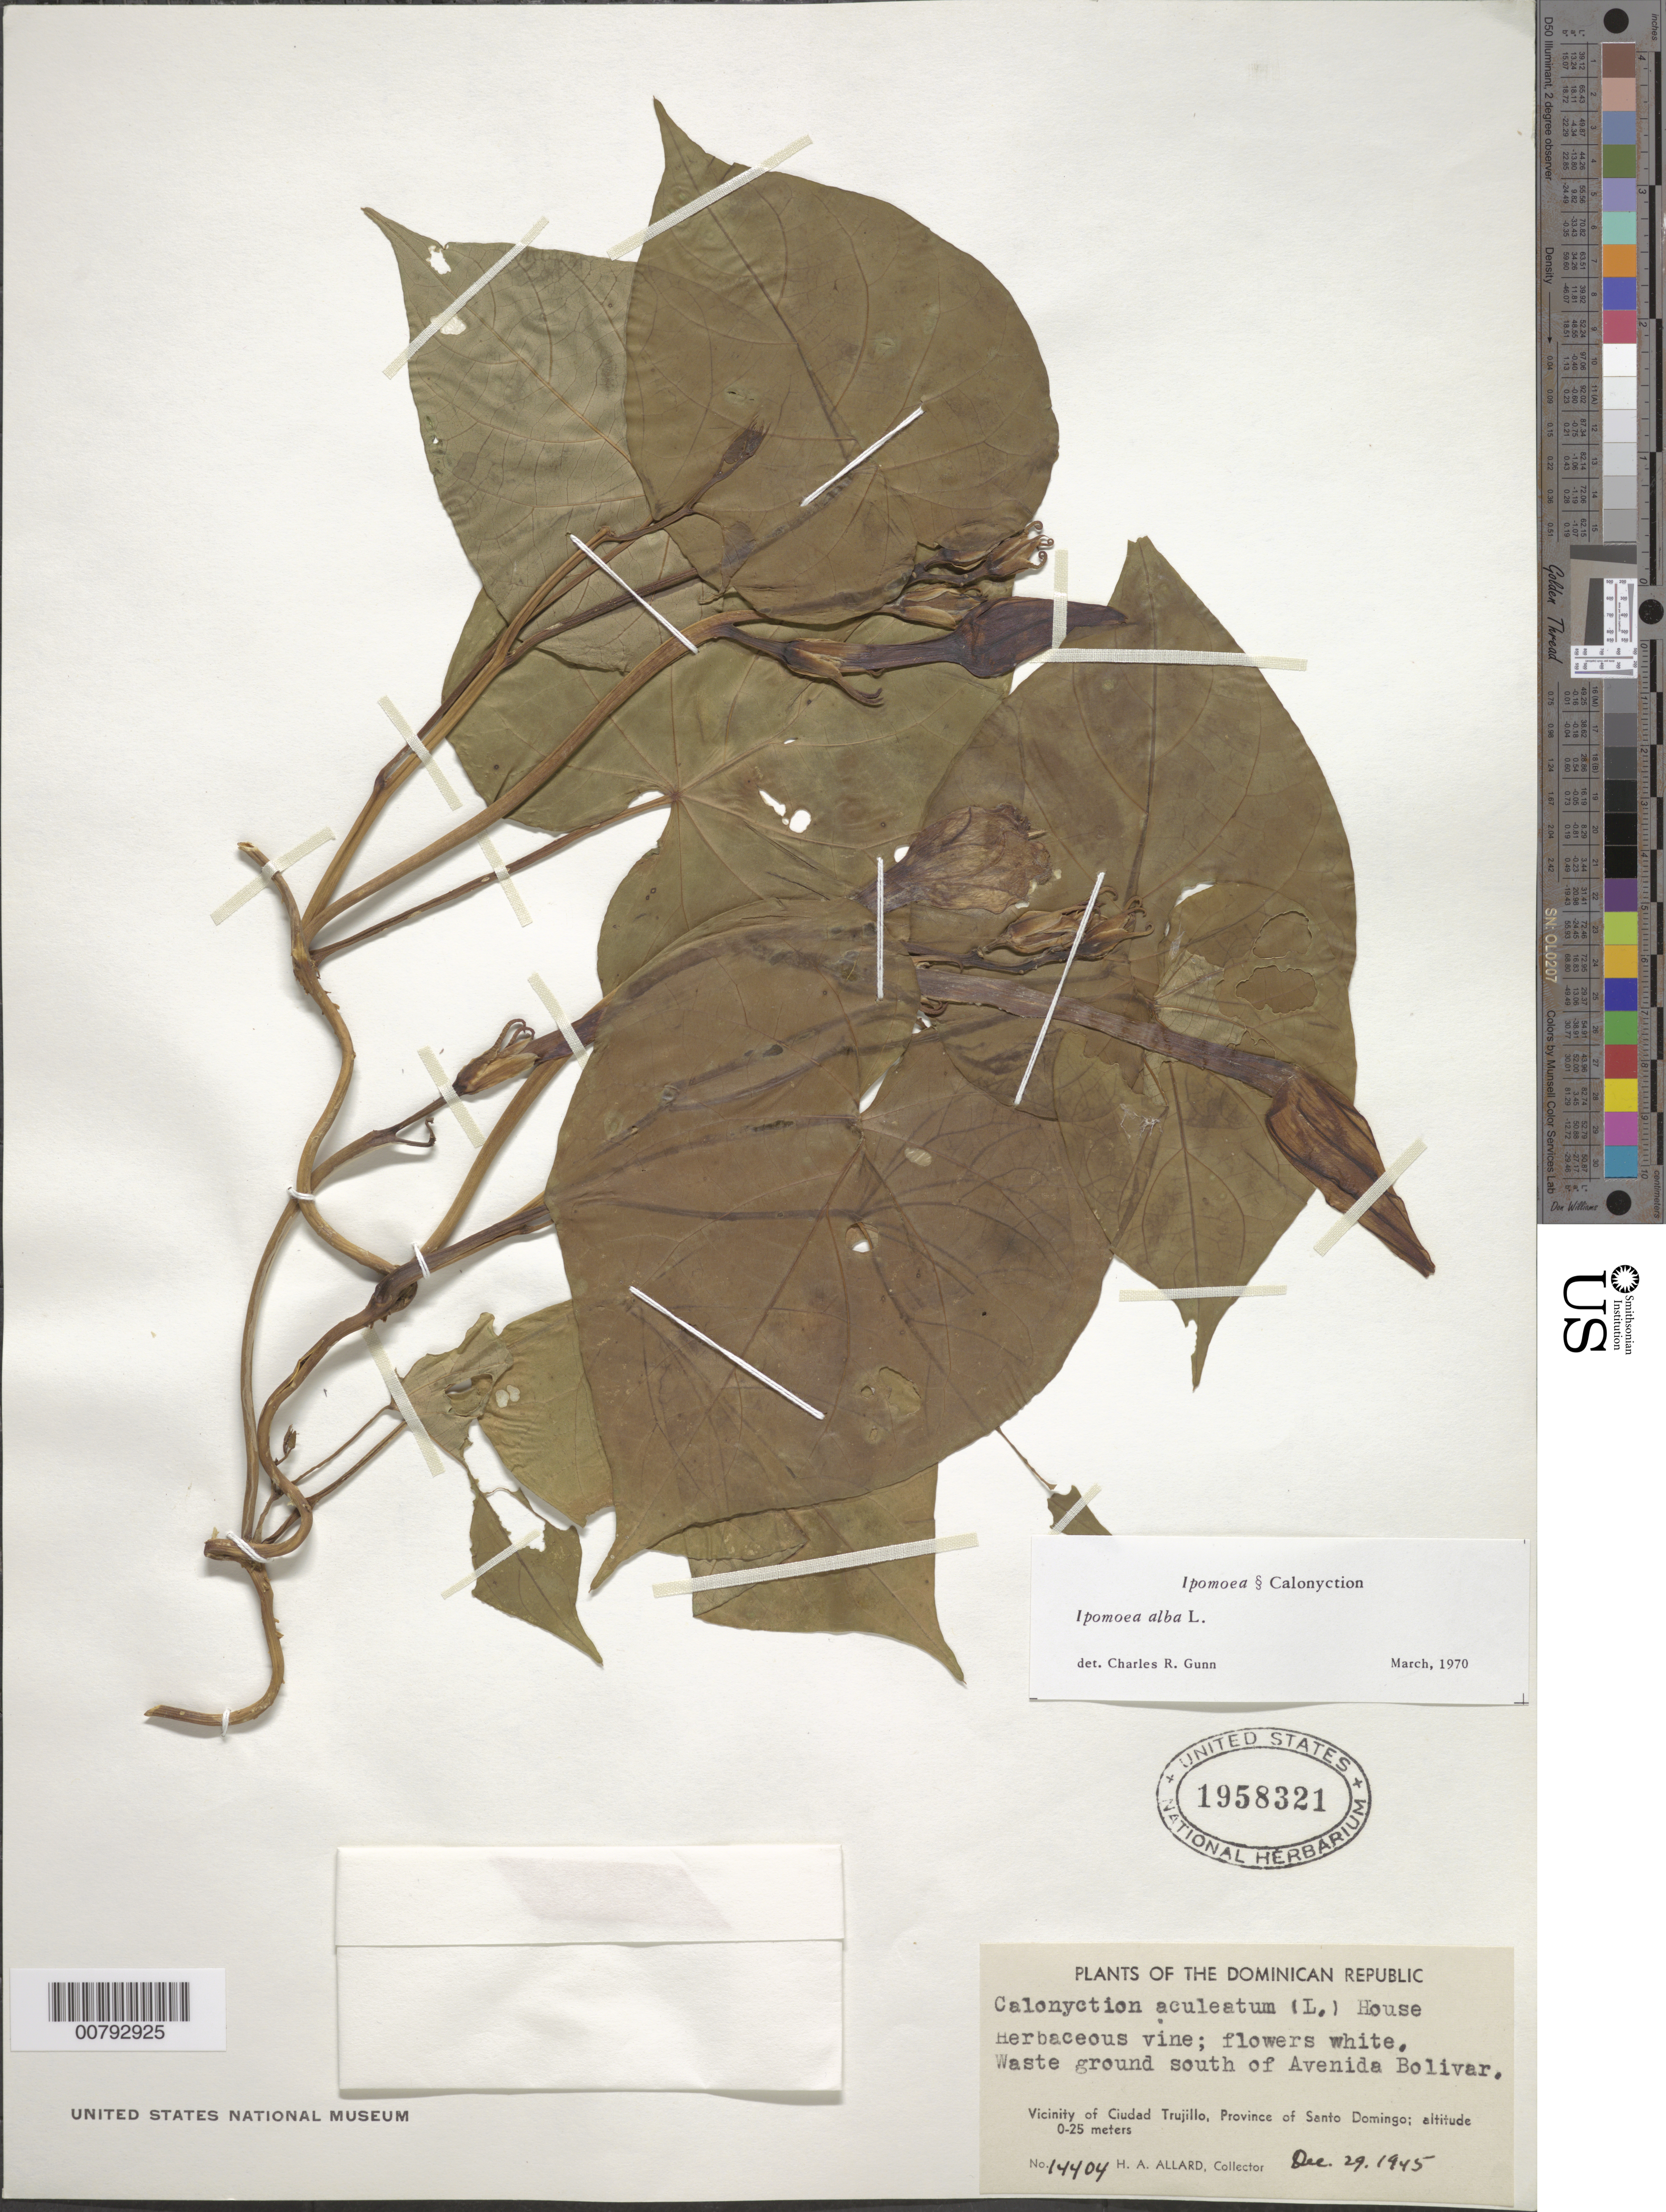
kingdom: Plantae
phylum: Tracheophyta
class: Magnoliopsida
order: Solanales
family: Convolvulaceae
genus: Ipomoea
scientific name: Ipomoea alba L.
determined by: Gunn, C. R., (BARC), United States Department of Agriculture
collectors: H. A. Allard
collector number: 14404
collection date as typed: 29 Dec 1945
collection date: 1945-12-29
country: Dominican Republic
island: Hispaniola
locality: Province of Santo Domingo, vicinity of Ciudad Trujillo, south of Avenida Bolivar.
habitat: Waste ground.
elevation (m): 0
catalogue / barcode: US 1958321